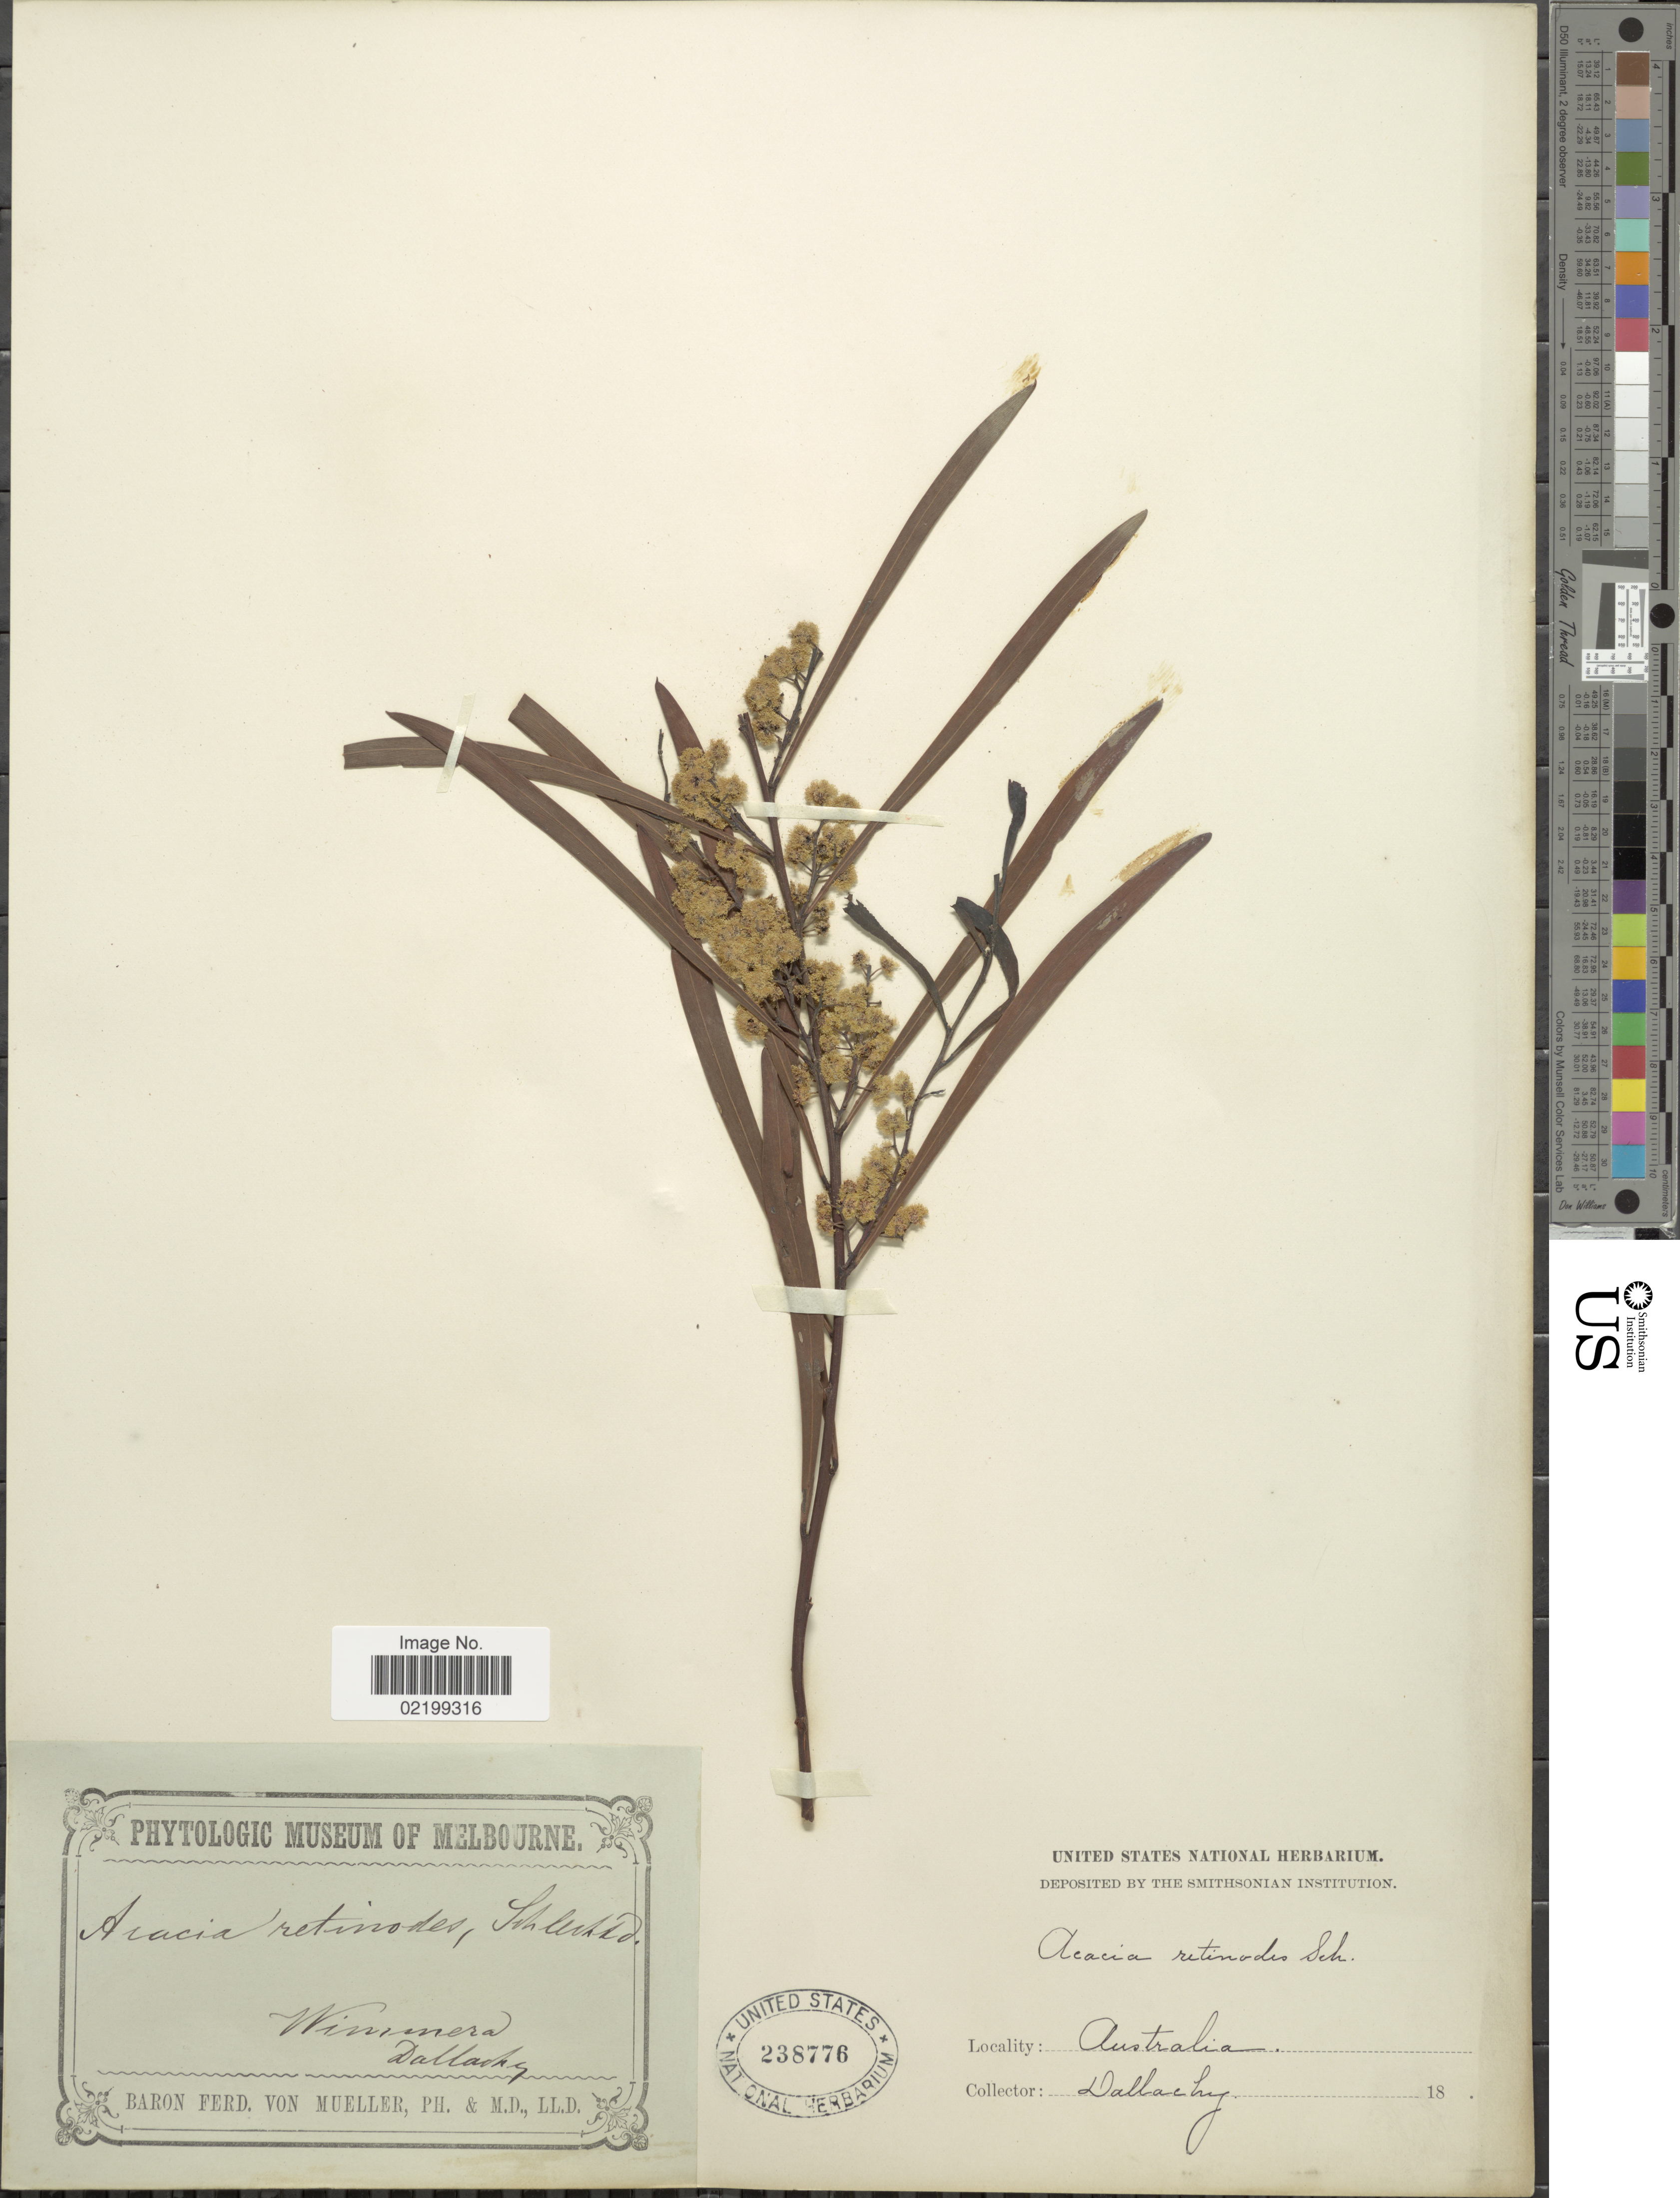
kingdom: Plantae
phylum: Tracheophyta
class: Magnoliopsida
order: Fabales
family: Fabaceae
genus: Acacia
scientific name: Acacia retinodes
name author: Schltdl.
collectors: Dallachy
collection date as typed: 18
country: Australia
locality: Wimmera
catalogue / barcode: US 238776